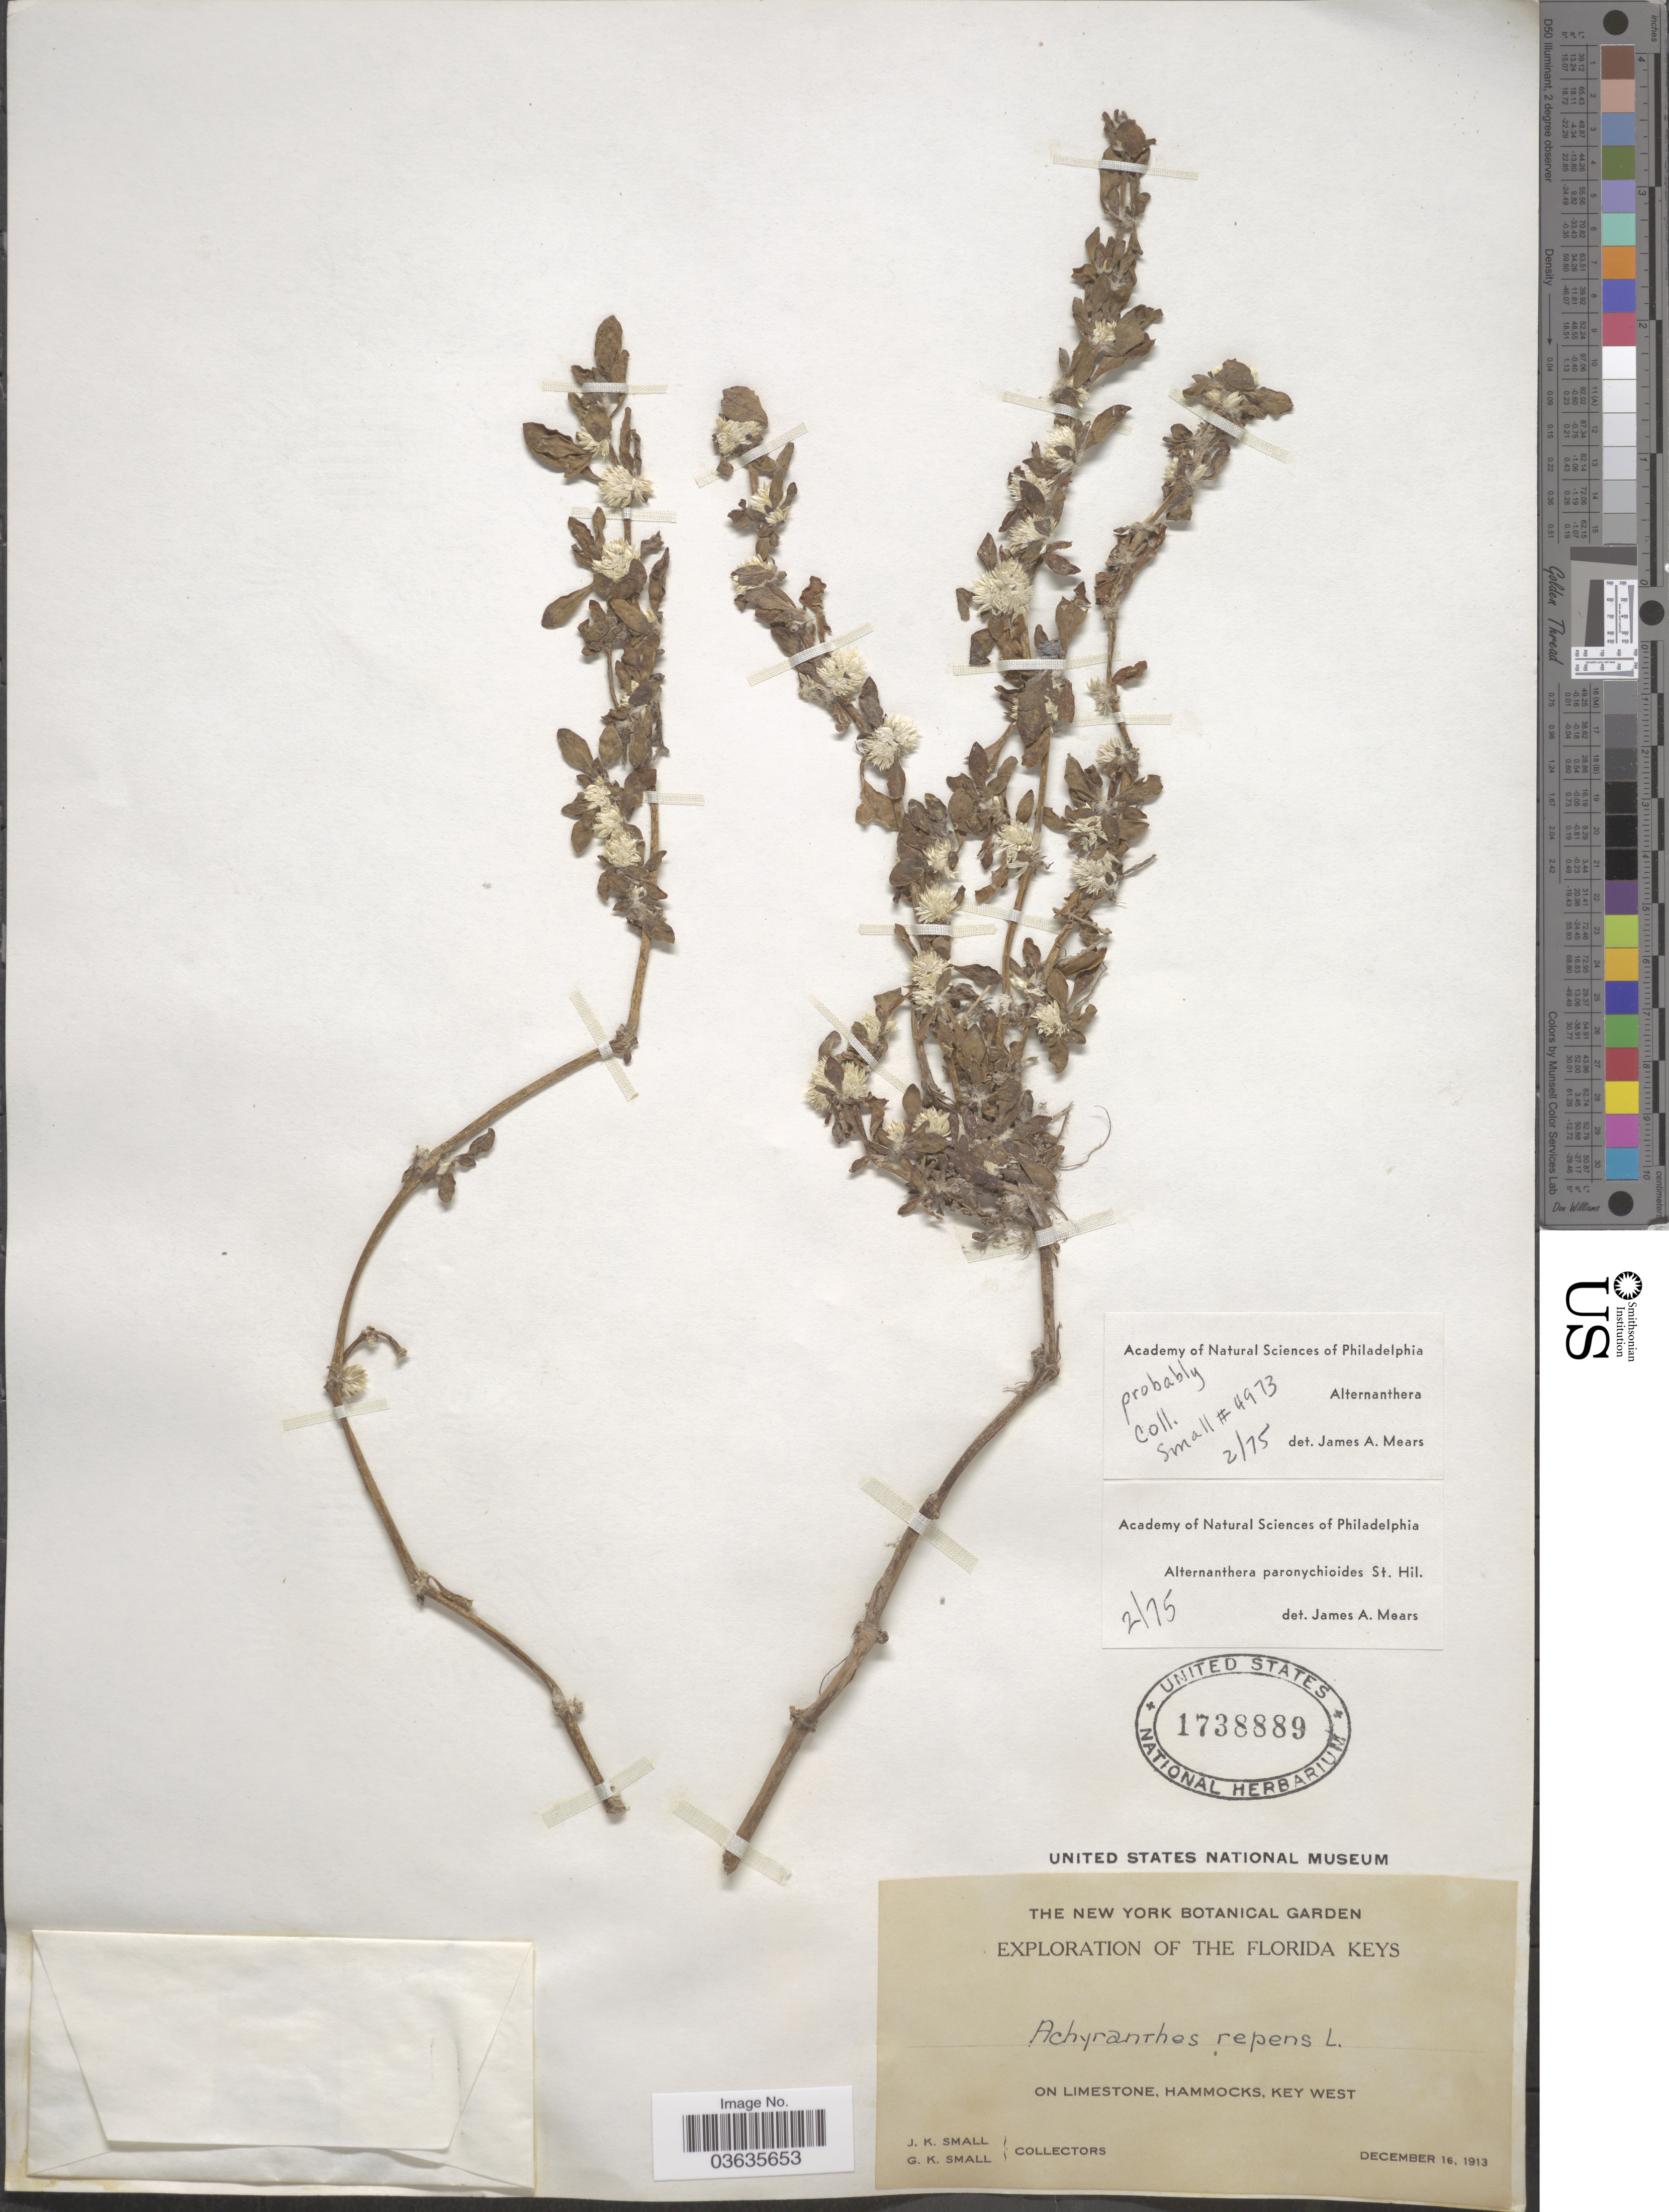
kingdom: Plantae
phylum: Tracheophyta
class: Magnoliopsida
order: Caryophyllales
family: Amaranthaceae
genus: Alternanthera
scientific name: Alternanthera paronychioides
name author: A. St.-Hil.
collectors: J. K. Small & G. K. Small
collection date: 1913-12-16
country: United States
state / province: Florida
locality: Florida Keys., Hammocks, Key West.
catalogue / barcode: US 1738889